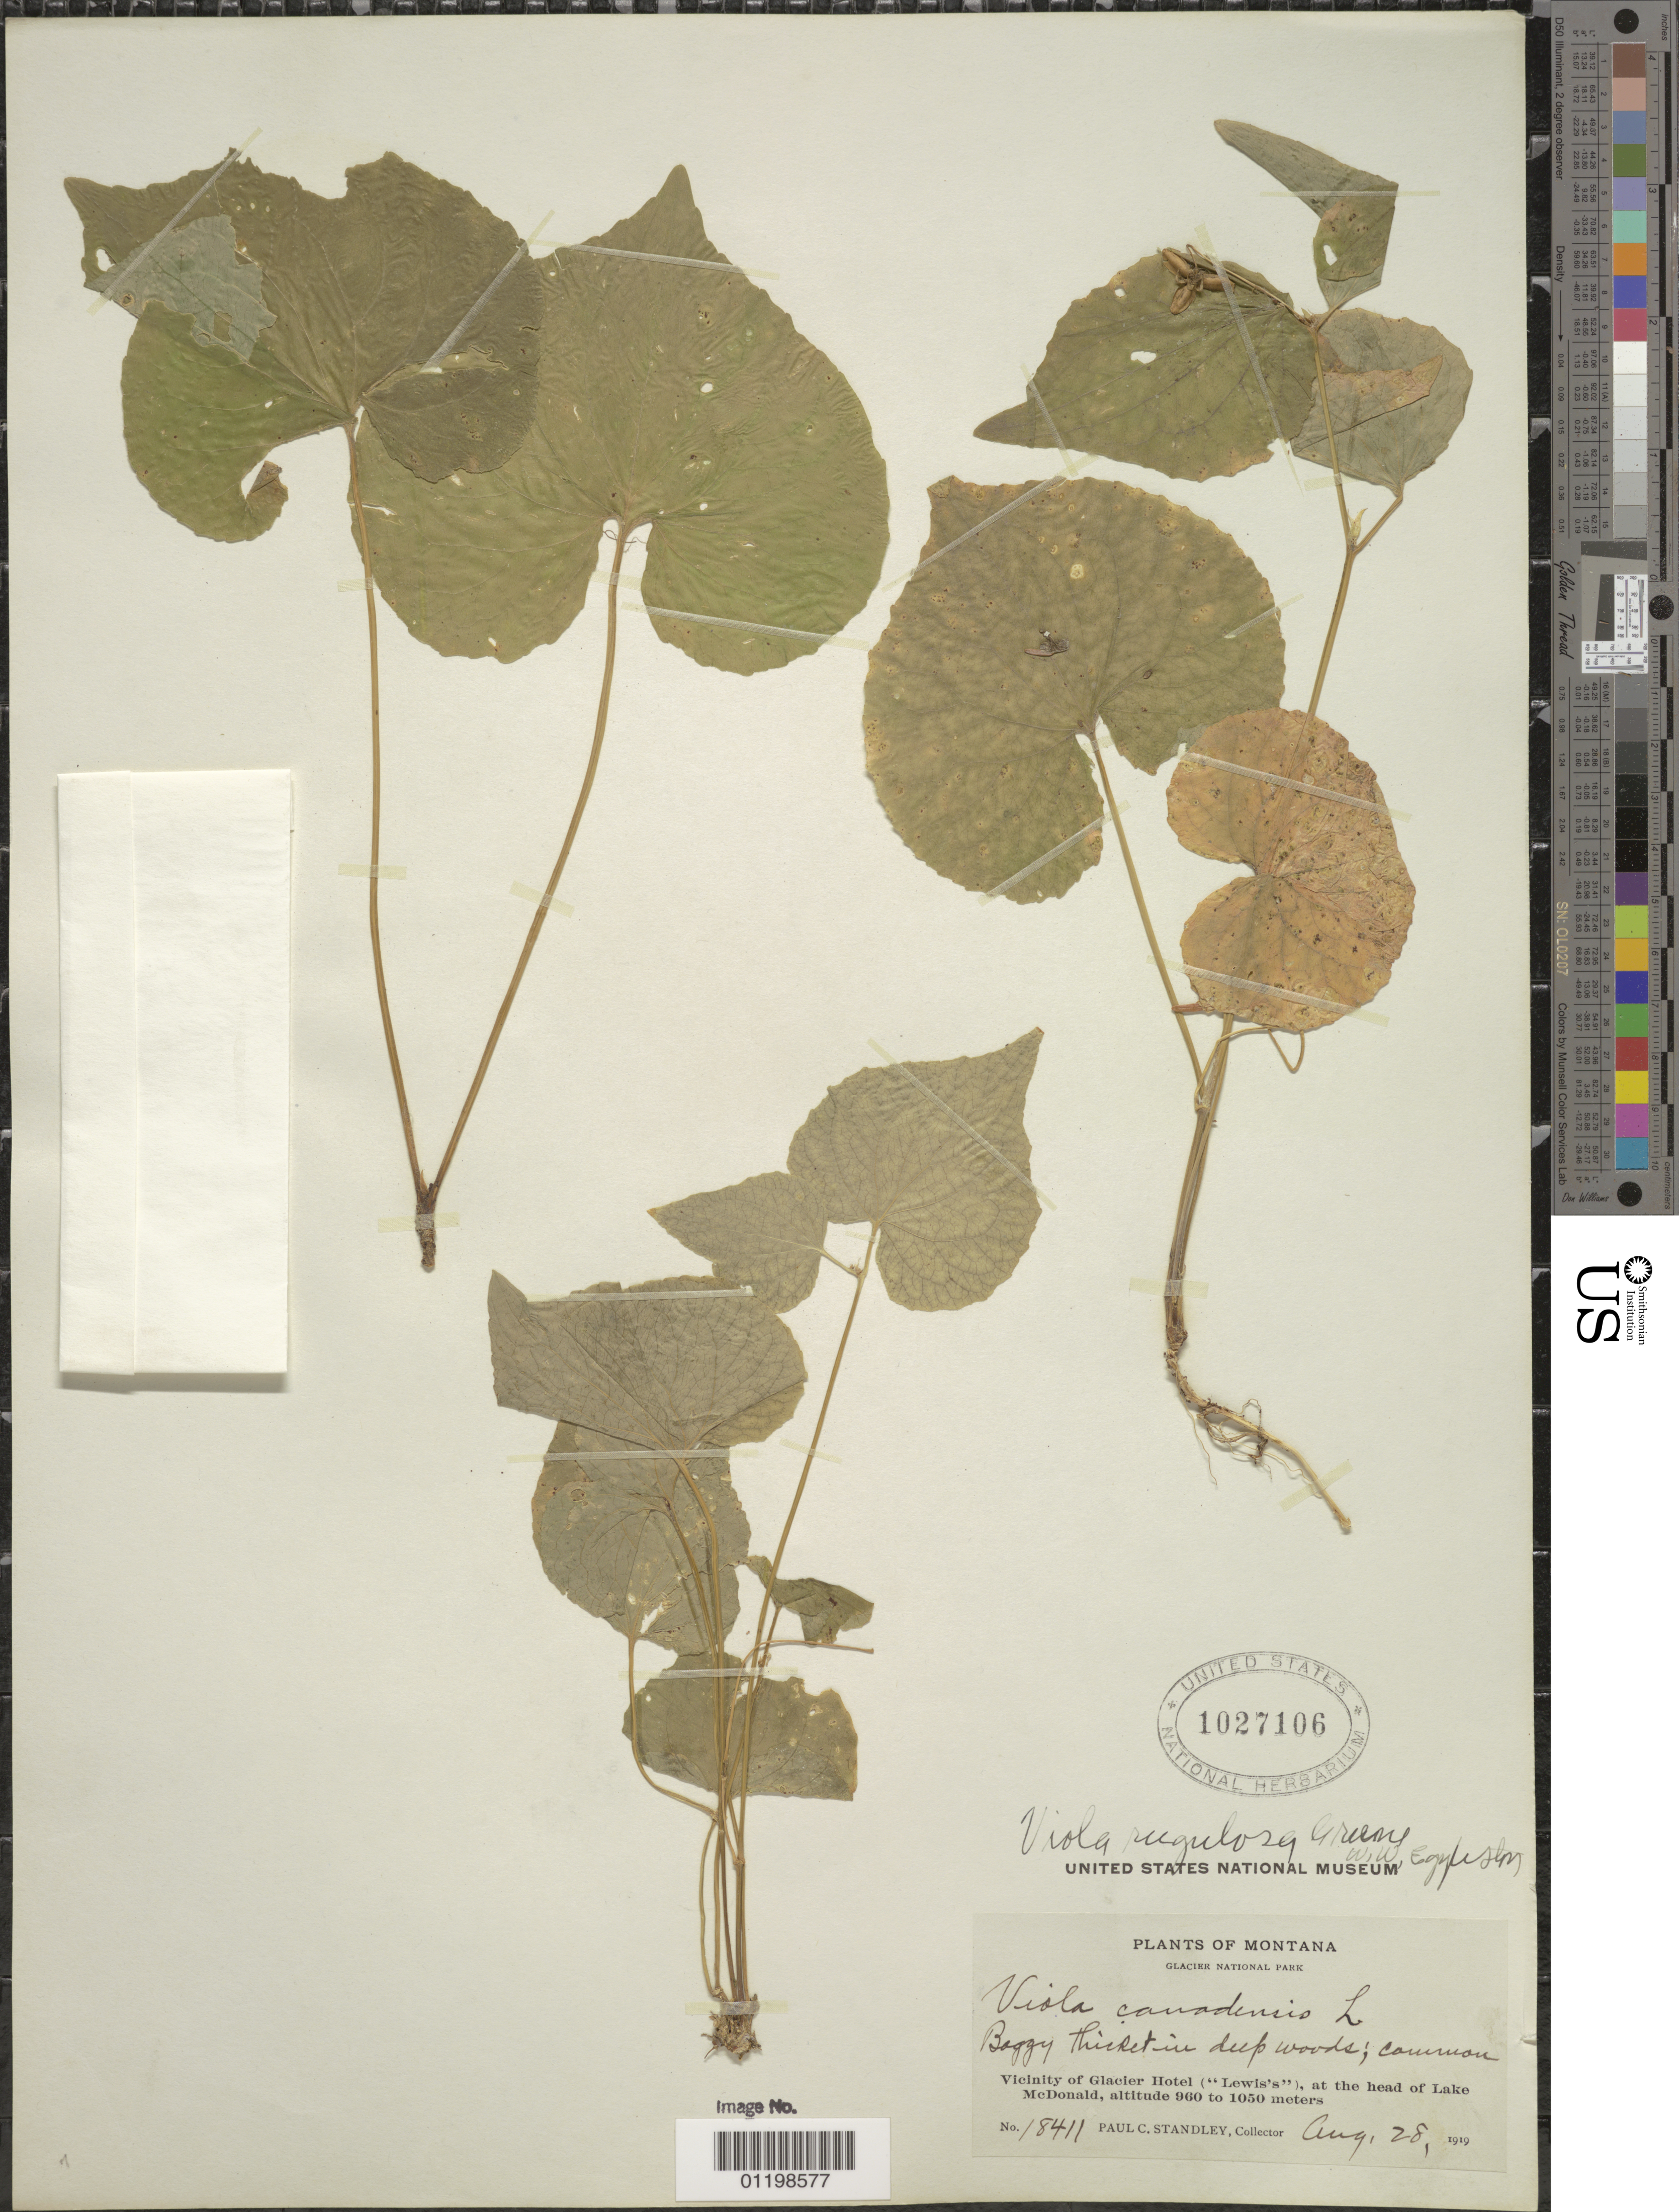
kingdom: Plantae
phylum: Tracheophyta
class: Magnoliopsida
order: Malpighiales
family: Violaceae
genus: Viola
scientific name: Viola canadensis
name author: L.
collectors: P. C. Standley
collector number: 18411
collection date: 1919-08-28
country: United States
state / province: Montana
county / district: Flathead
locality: Glacier National Park, vicinity of Glacier Hotel ( Lewis's), at the head of Lake McDonald.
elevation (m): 960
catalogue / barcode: US 1027106